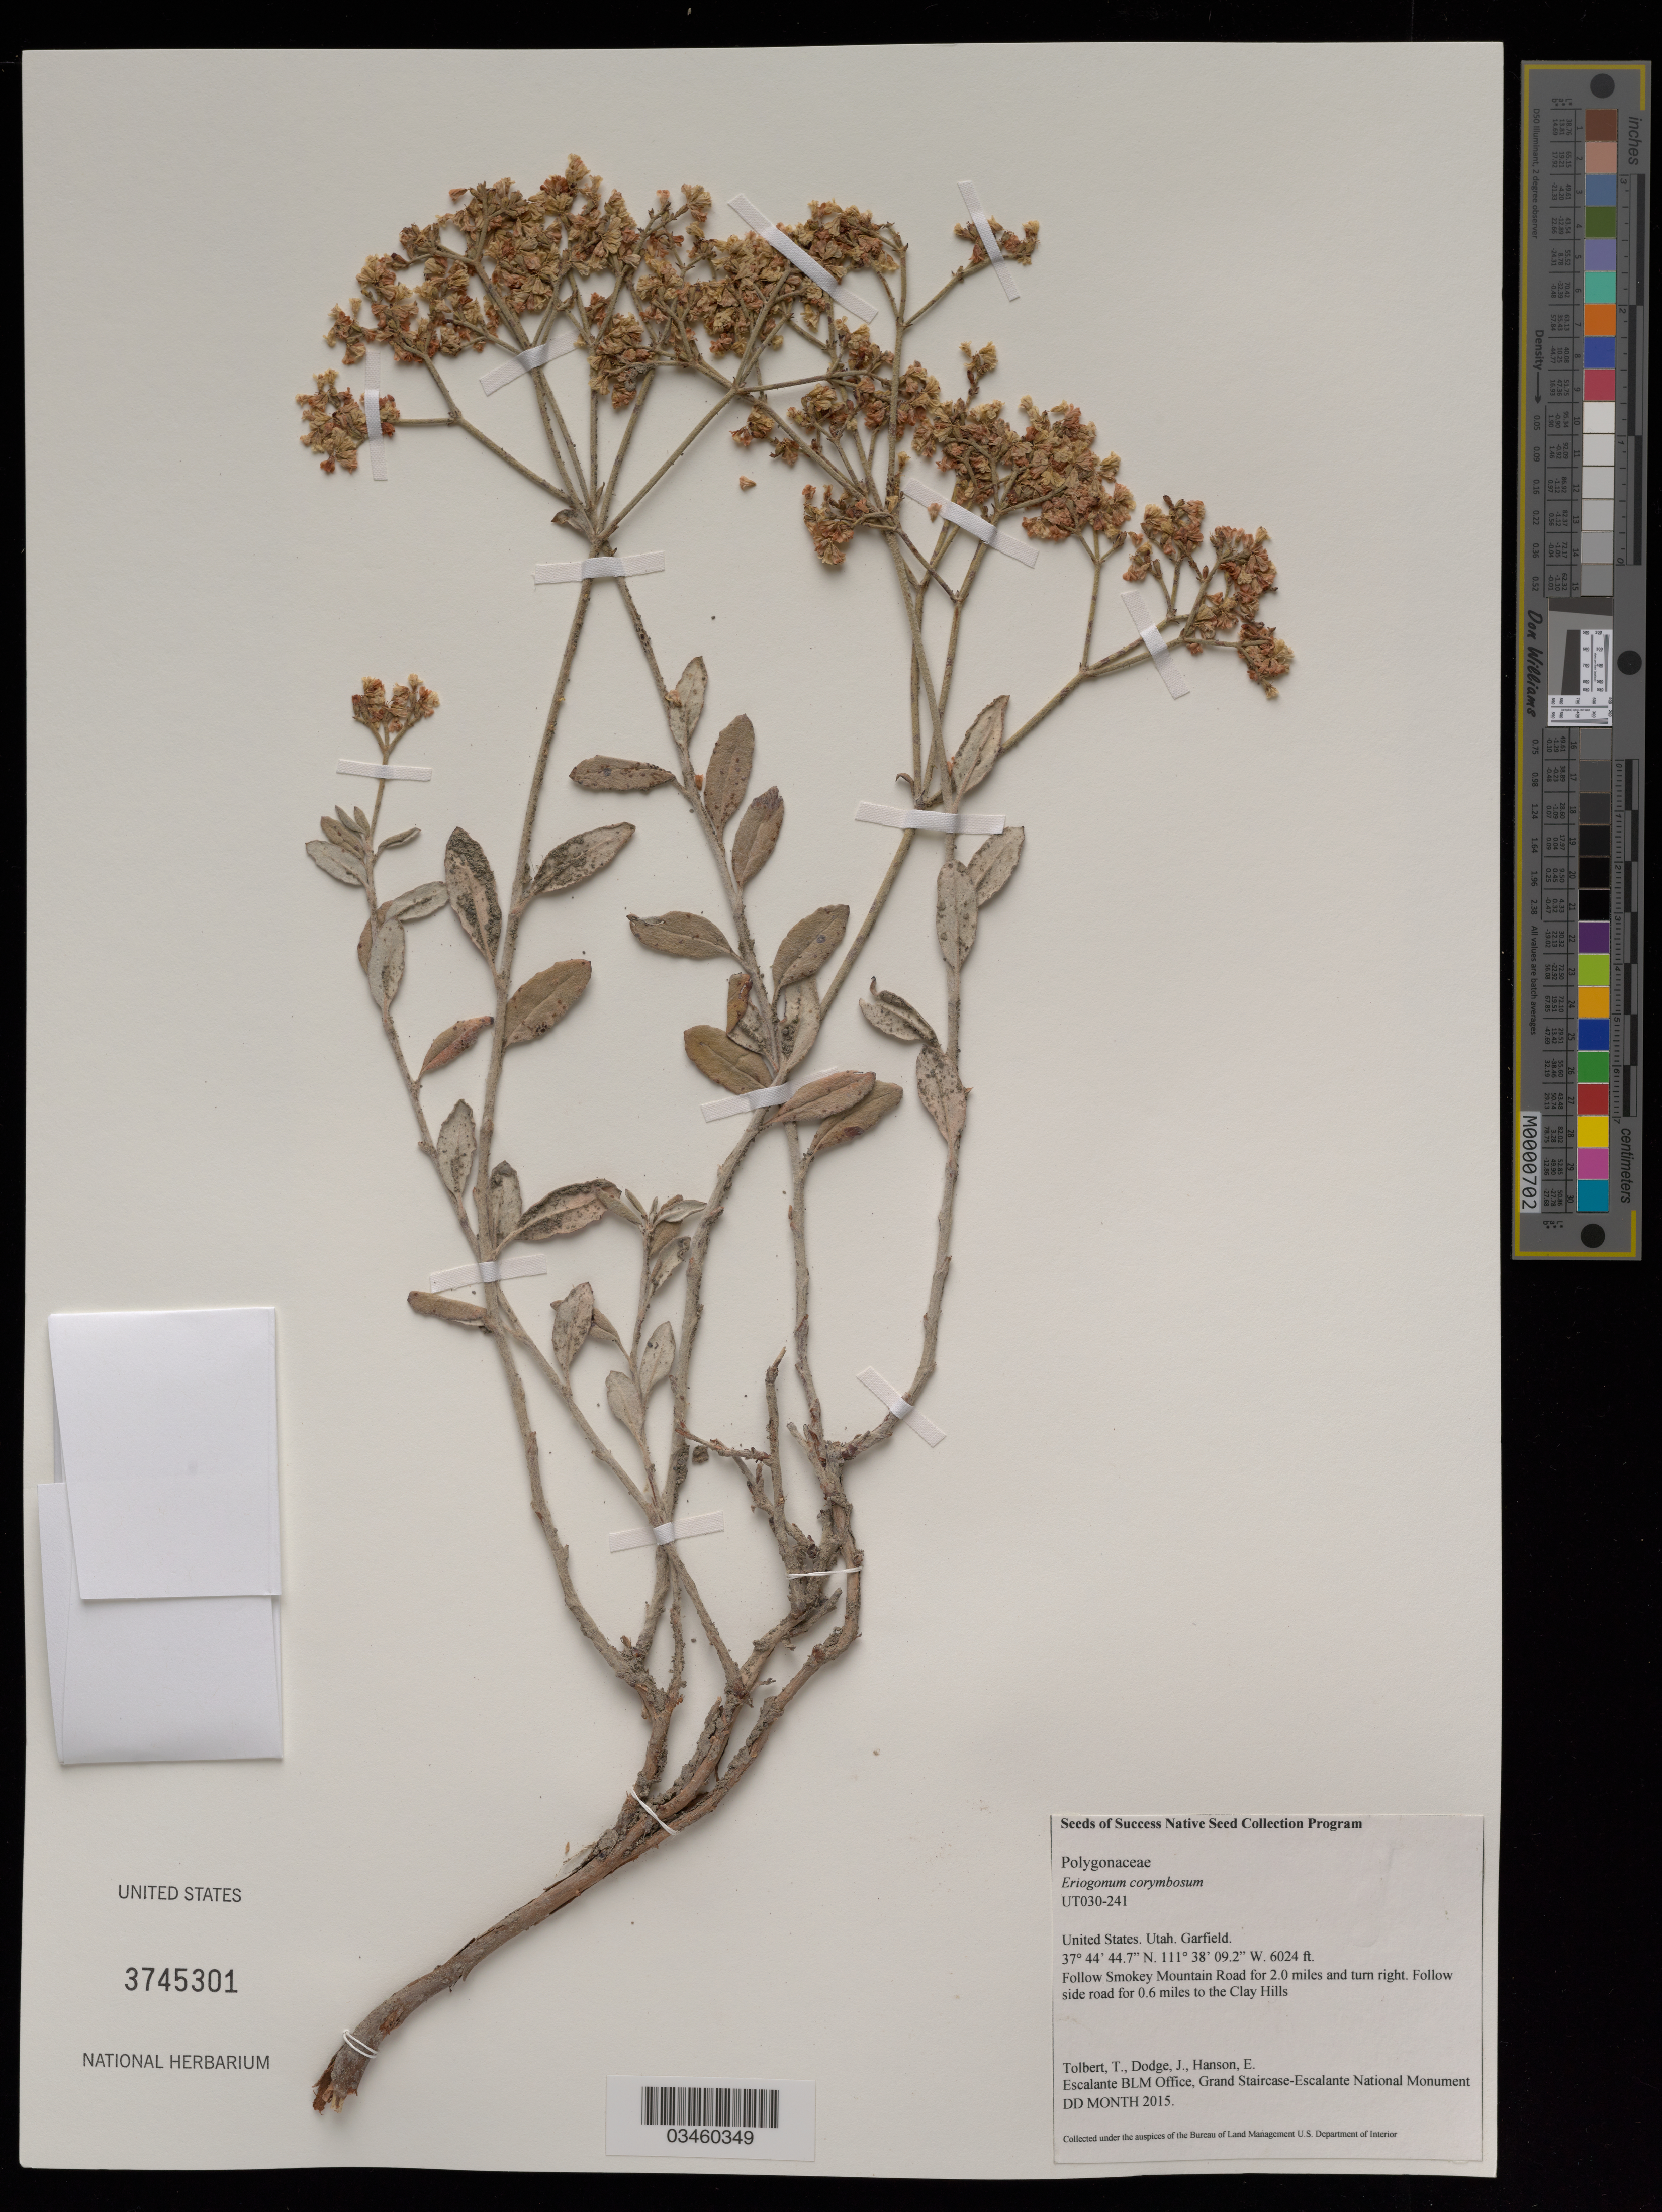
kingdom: Plantae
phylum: Tracheophyta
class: Magnoliopsida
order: Caryophyllales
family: Polygonaceae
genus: Eriogonum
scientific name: Eriogonum corymbosum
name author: Benth.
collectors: T. Tolbert, J. Dodge & E. Hanson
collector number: UT030-241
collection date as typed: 2015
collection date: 2015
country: United States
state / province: Utah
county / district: Garfield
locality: Smokey Mountain Rd to Clay Hills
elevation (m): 1836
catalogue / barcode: US 3745301